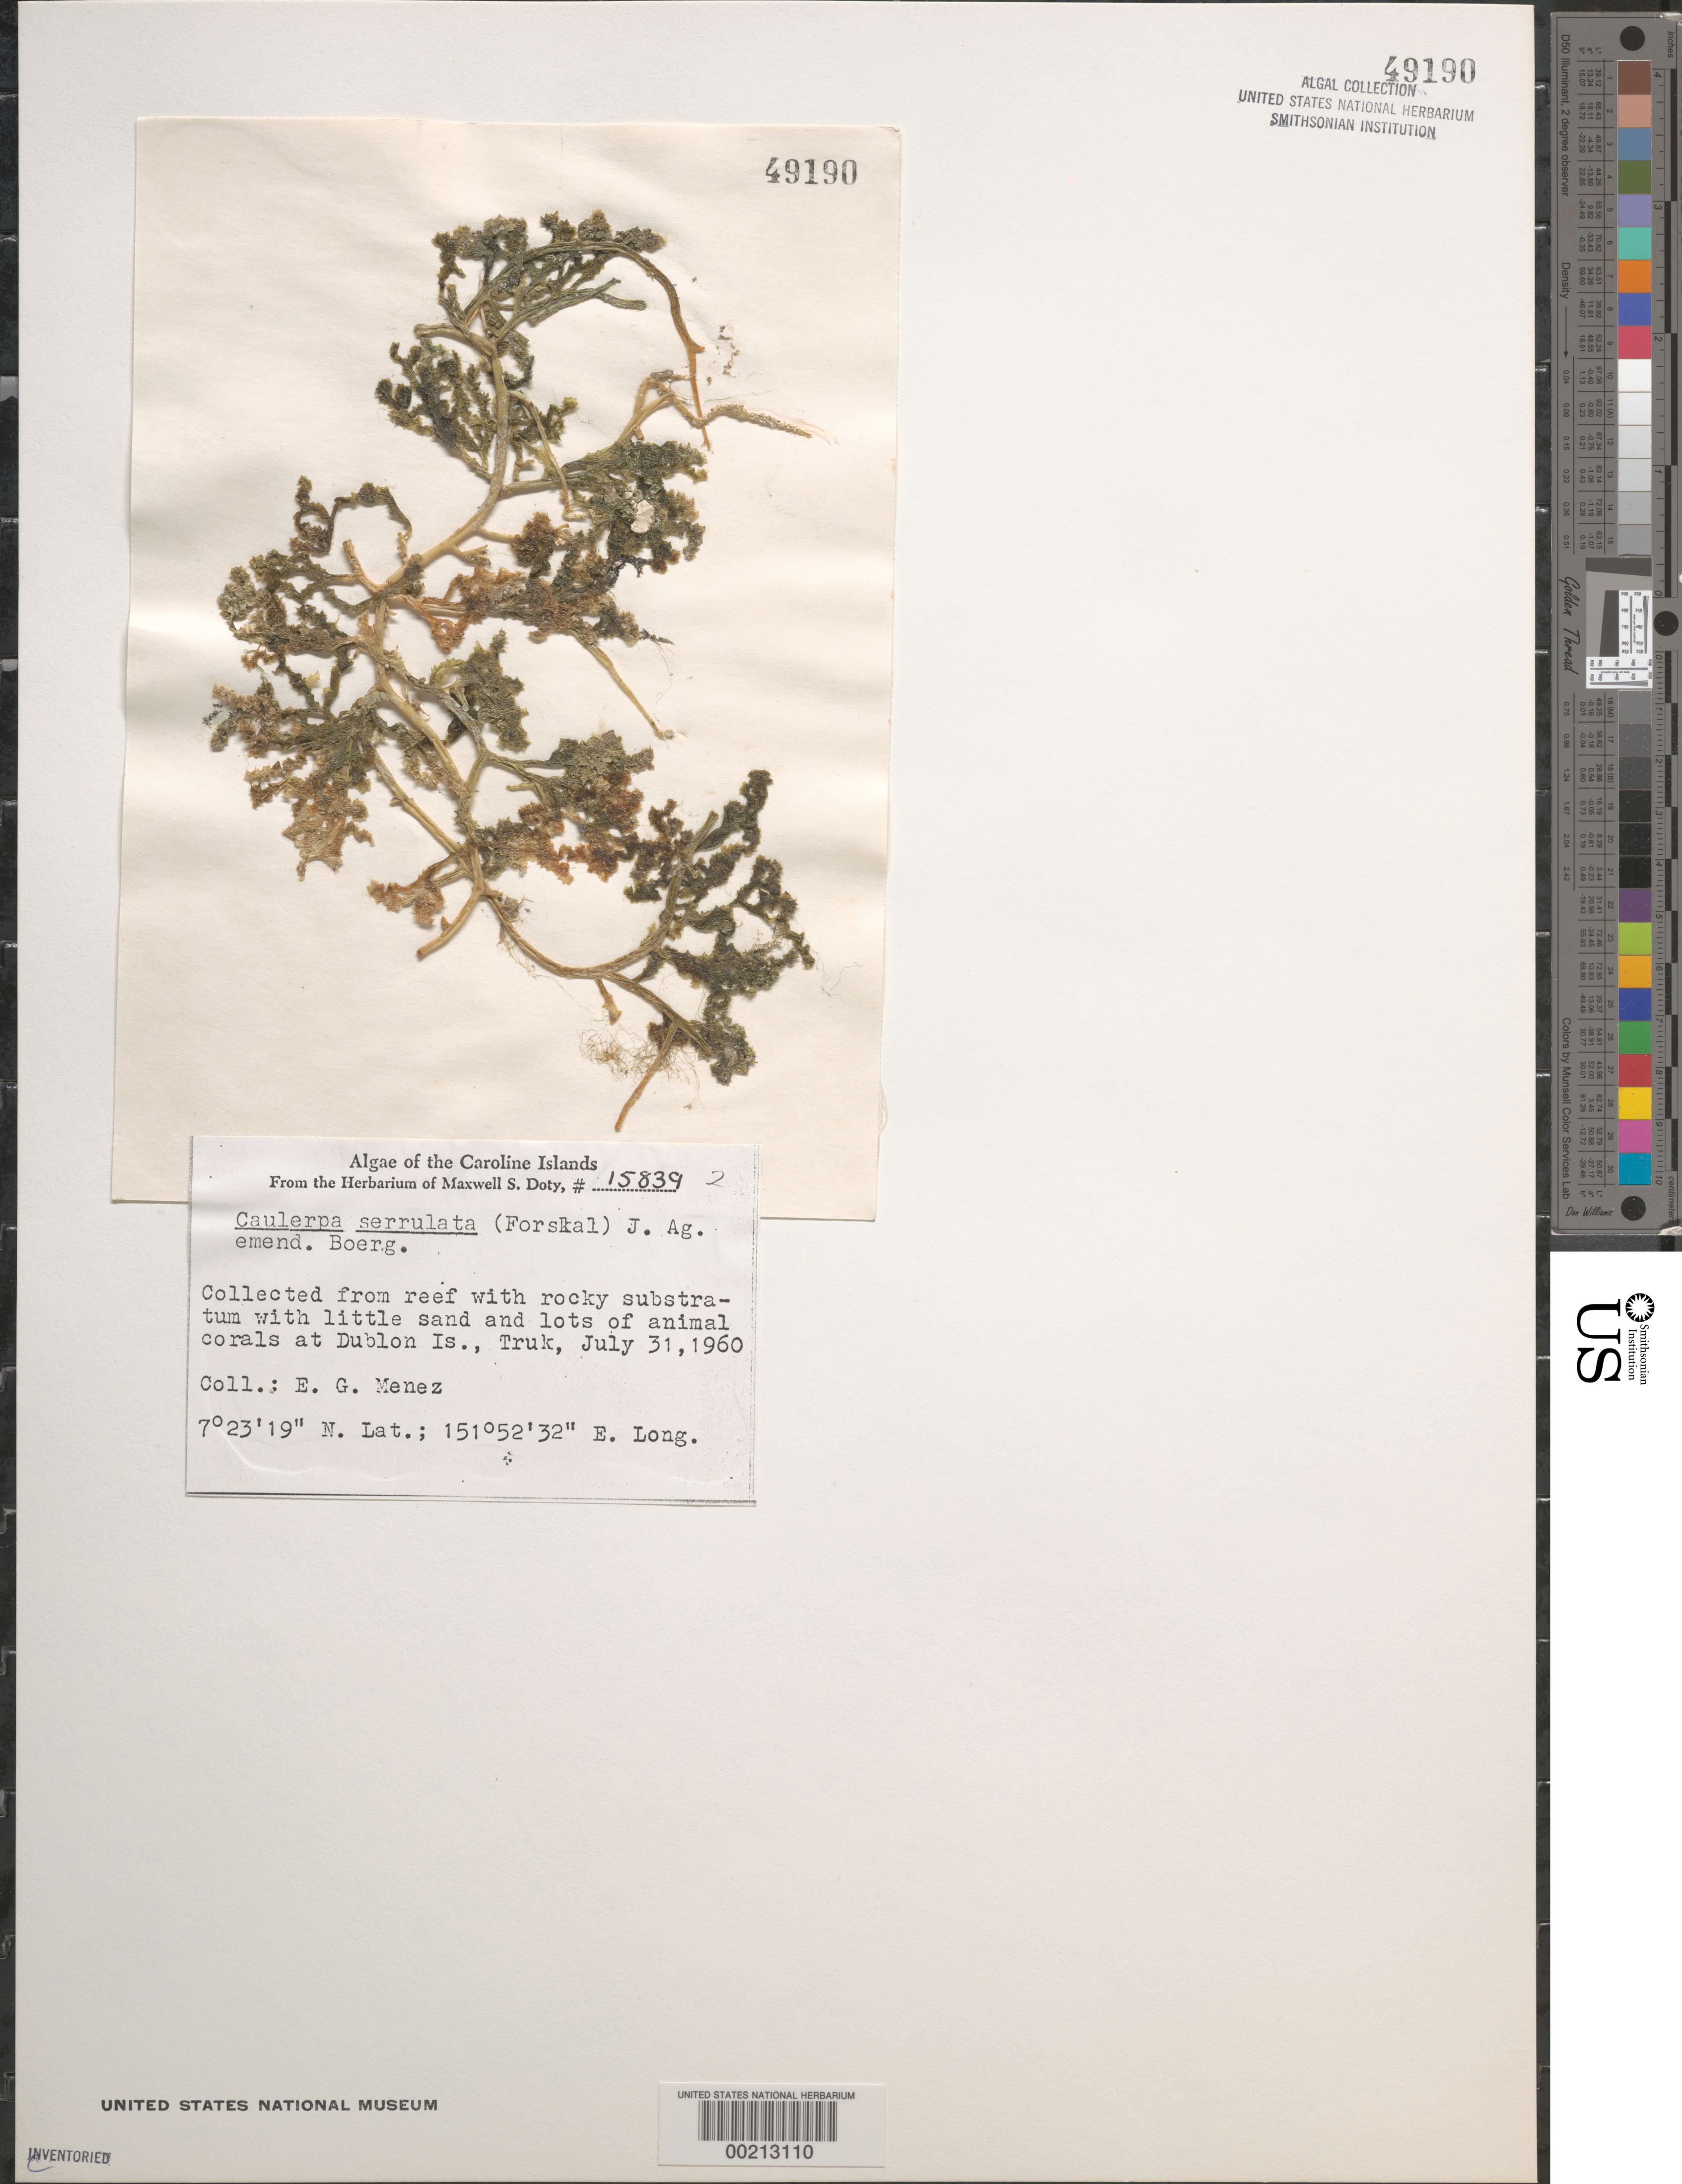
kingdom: Plantae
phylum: Chlorophyta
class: Ulvophyceae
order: Bryopsidales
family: Caulerpaceae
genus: Caulerpa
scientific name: Caulerpa serrulata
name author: (Forssk.) J. Agardh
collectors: Meñez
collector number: MSD 15839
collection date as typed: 31 Jul 1960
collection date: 1960-07-31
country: Micronesia, Federated States of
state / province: Truk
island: Dublon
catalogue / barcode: US 49190